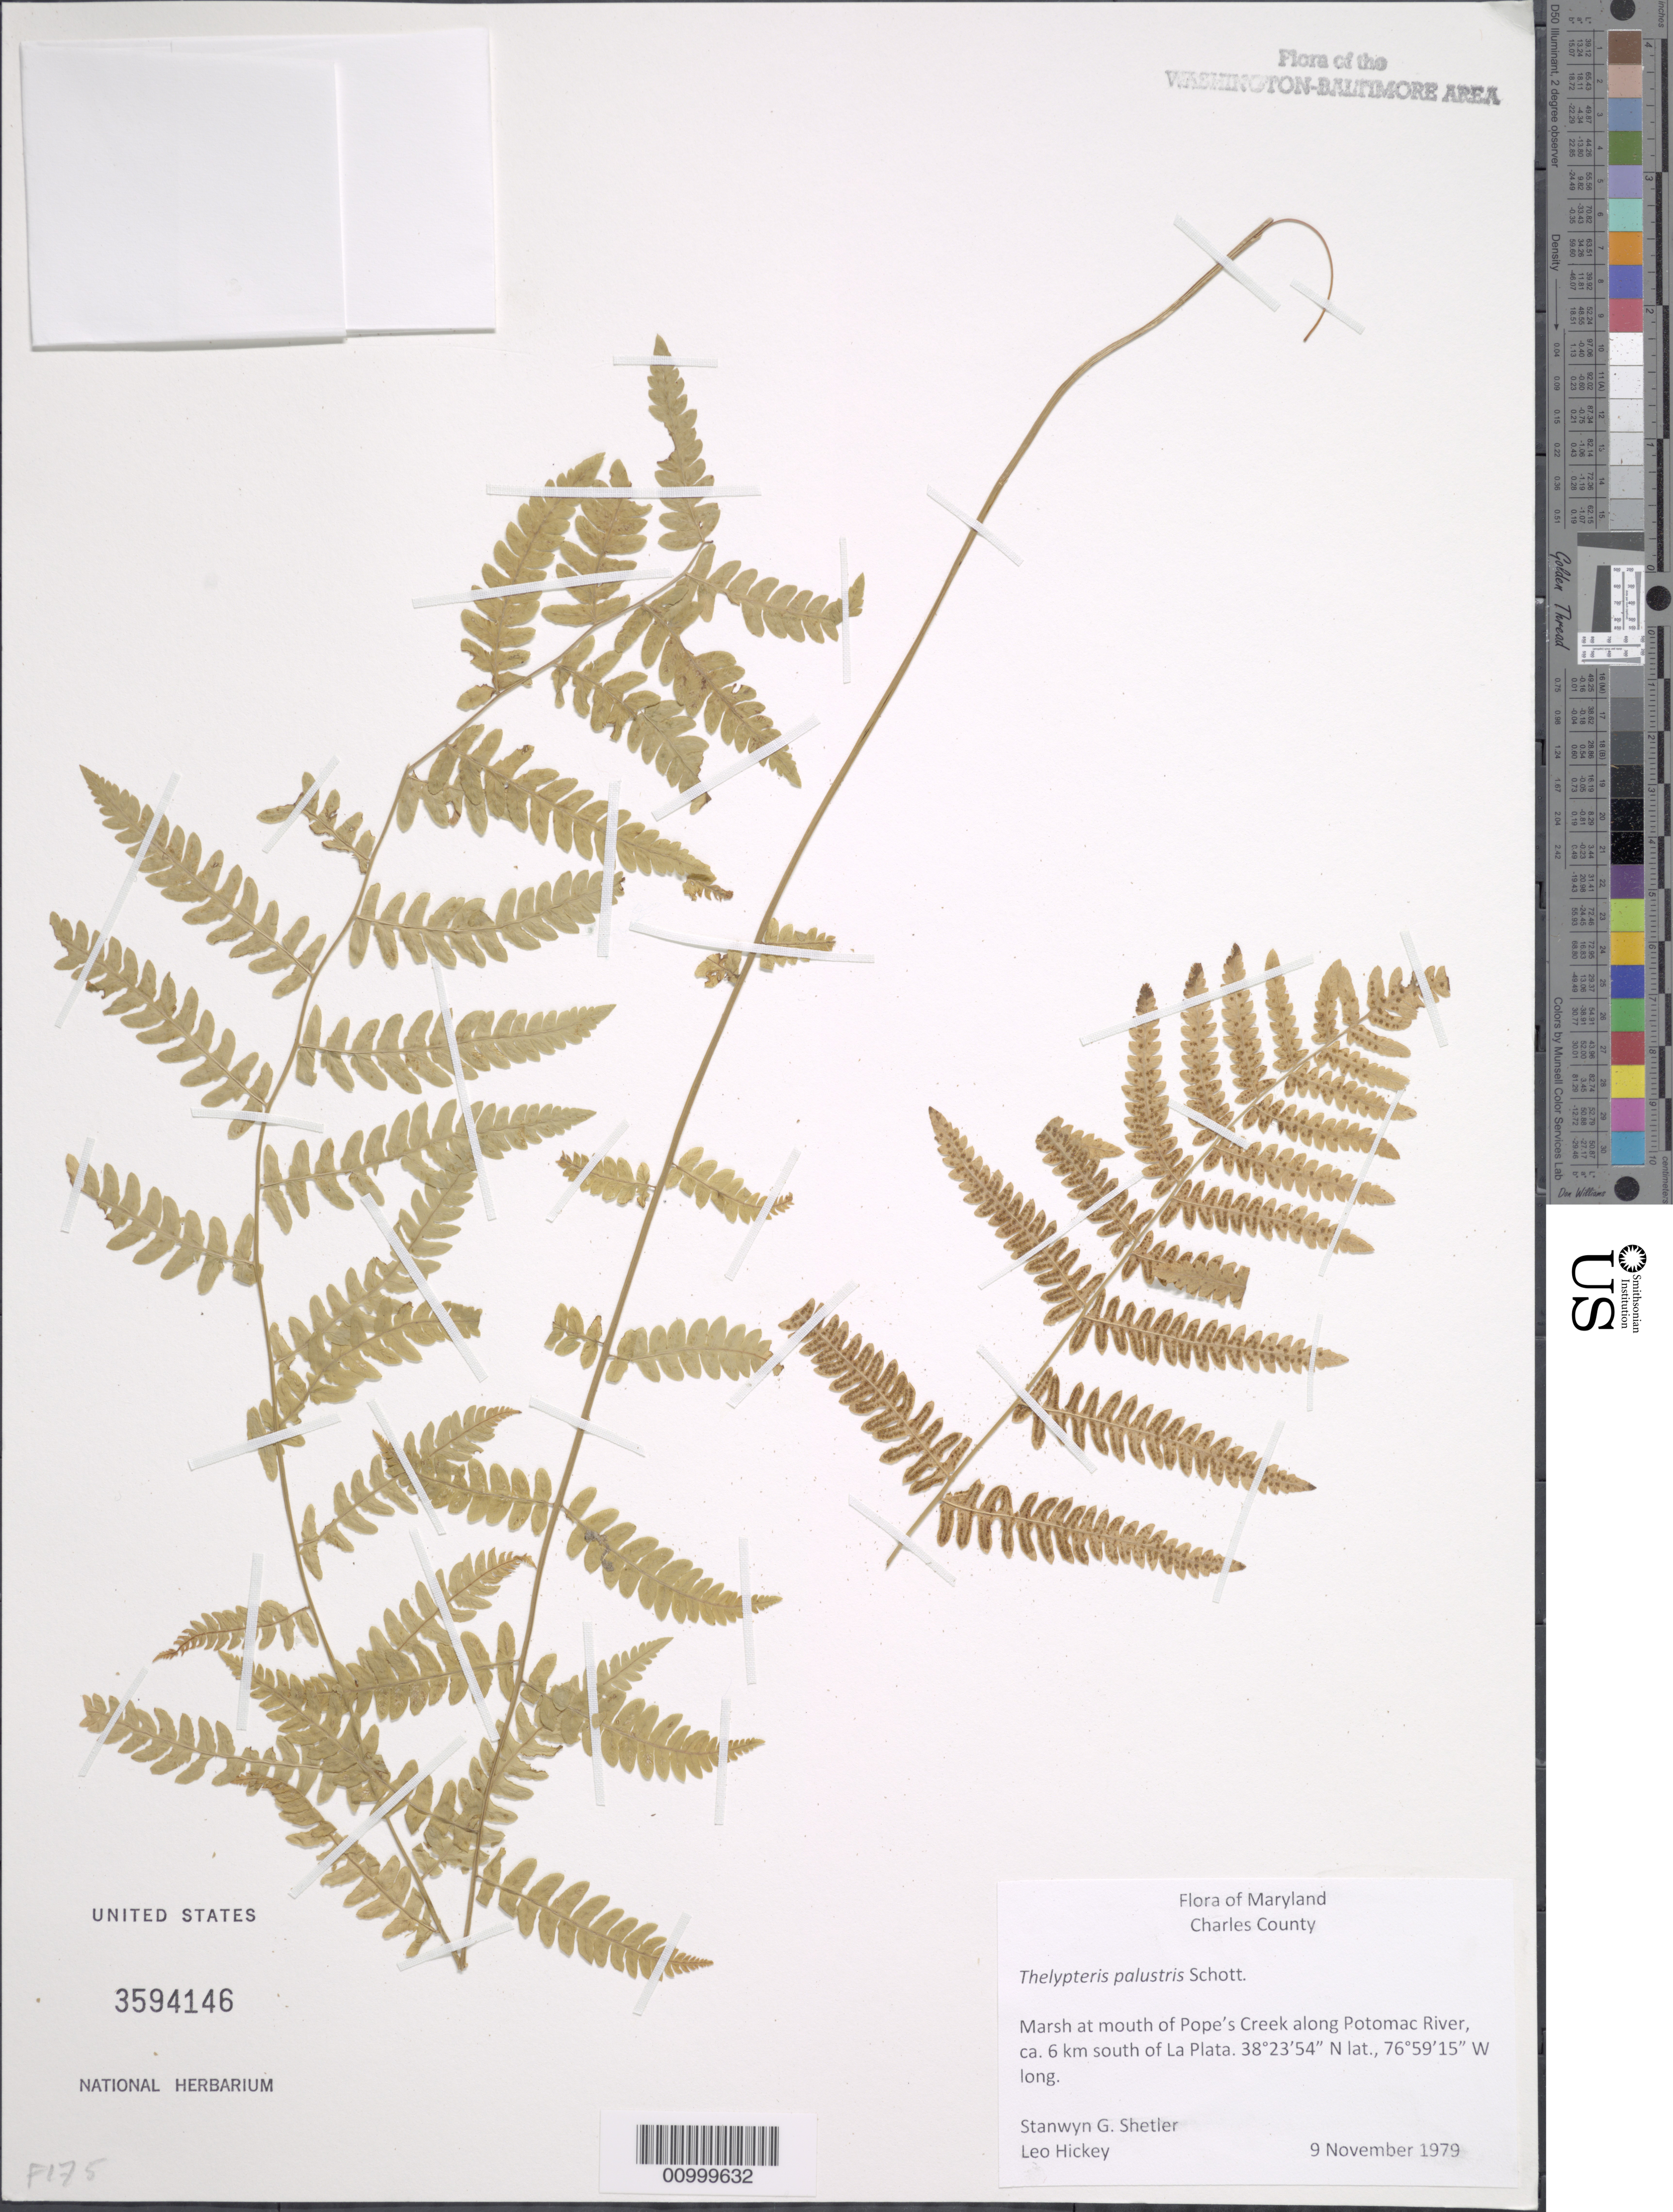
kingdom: Plantae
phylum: Tracheophyta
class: Polypodiopsida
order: Polypodiales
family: Thelypteridaceae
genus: Thelypteris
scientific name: Thelypteris palustris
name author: (Salisb.) Schott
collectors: S. Shetler & L. Hickey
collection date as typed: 9 November 1979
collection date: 1979-11-09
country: United States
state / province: Maryland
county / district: Charles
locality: Mouth of Pope's Creek, ca. 6 km. S of La Plata. along Potomac River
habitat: marsh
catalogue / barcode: US 3594146